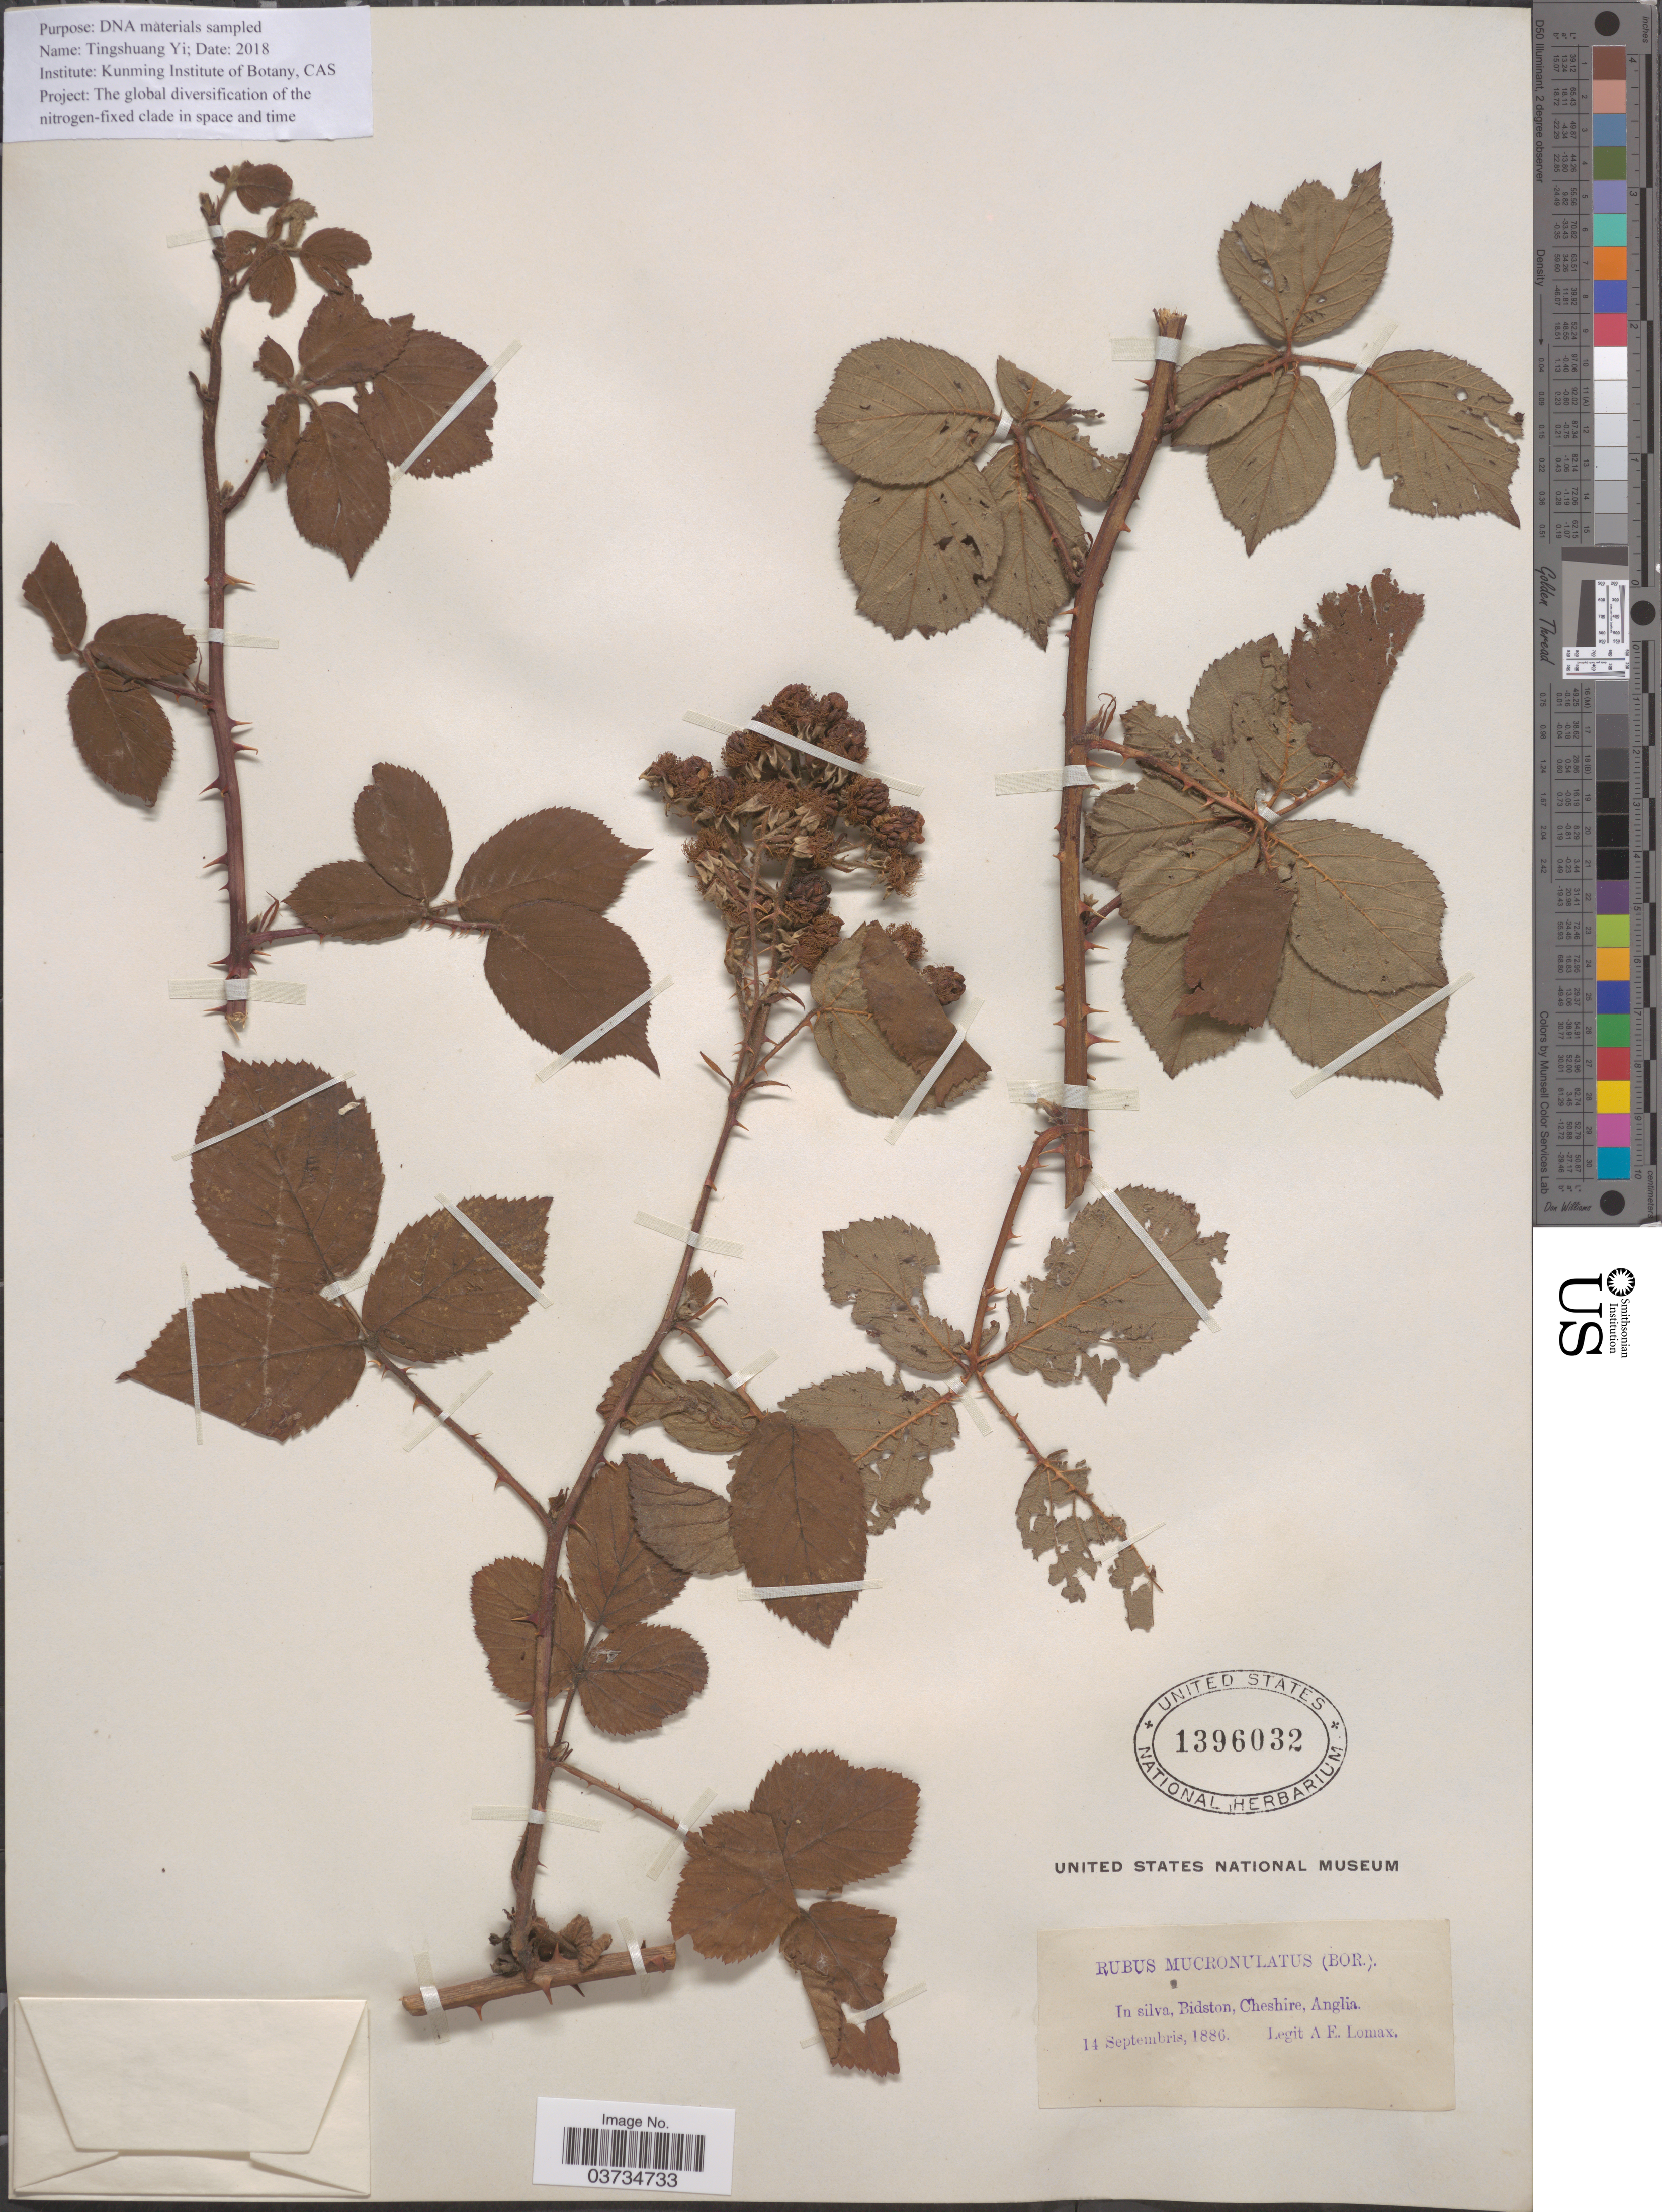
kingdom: Plantae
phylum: Tracheophyta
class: Magnoliopsida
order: Rosales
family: Rosaceae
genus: Rubus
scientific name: Rubus mucronulatus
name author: Boreau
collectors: A. Lomax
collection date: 1886-09-14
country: United Kingdom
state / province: England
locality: In silva, Bidston, Cheshire, Anglia.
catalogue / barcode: US 1396032